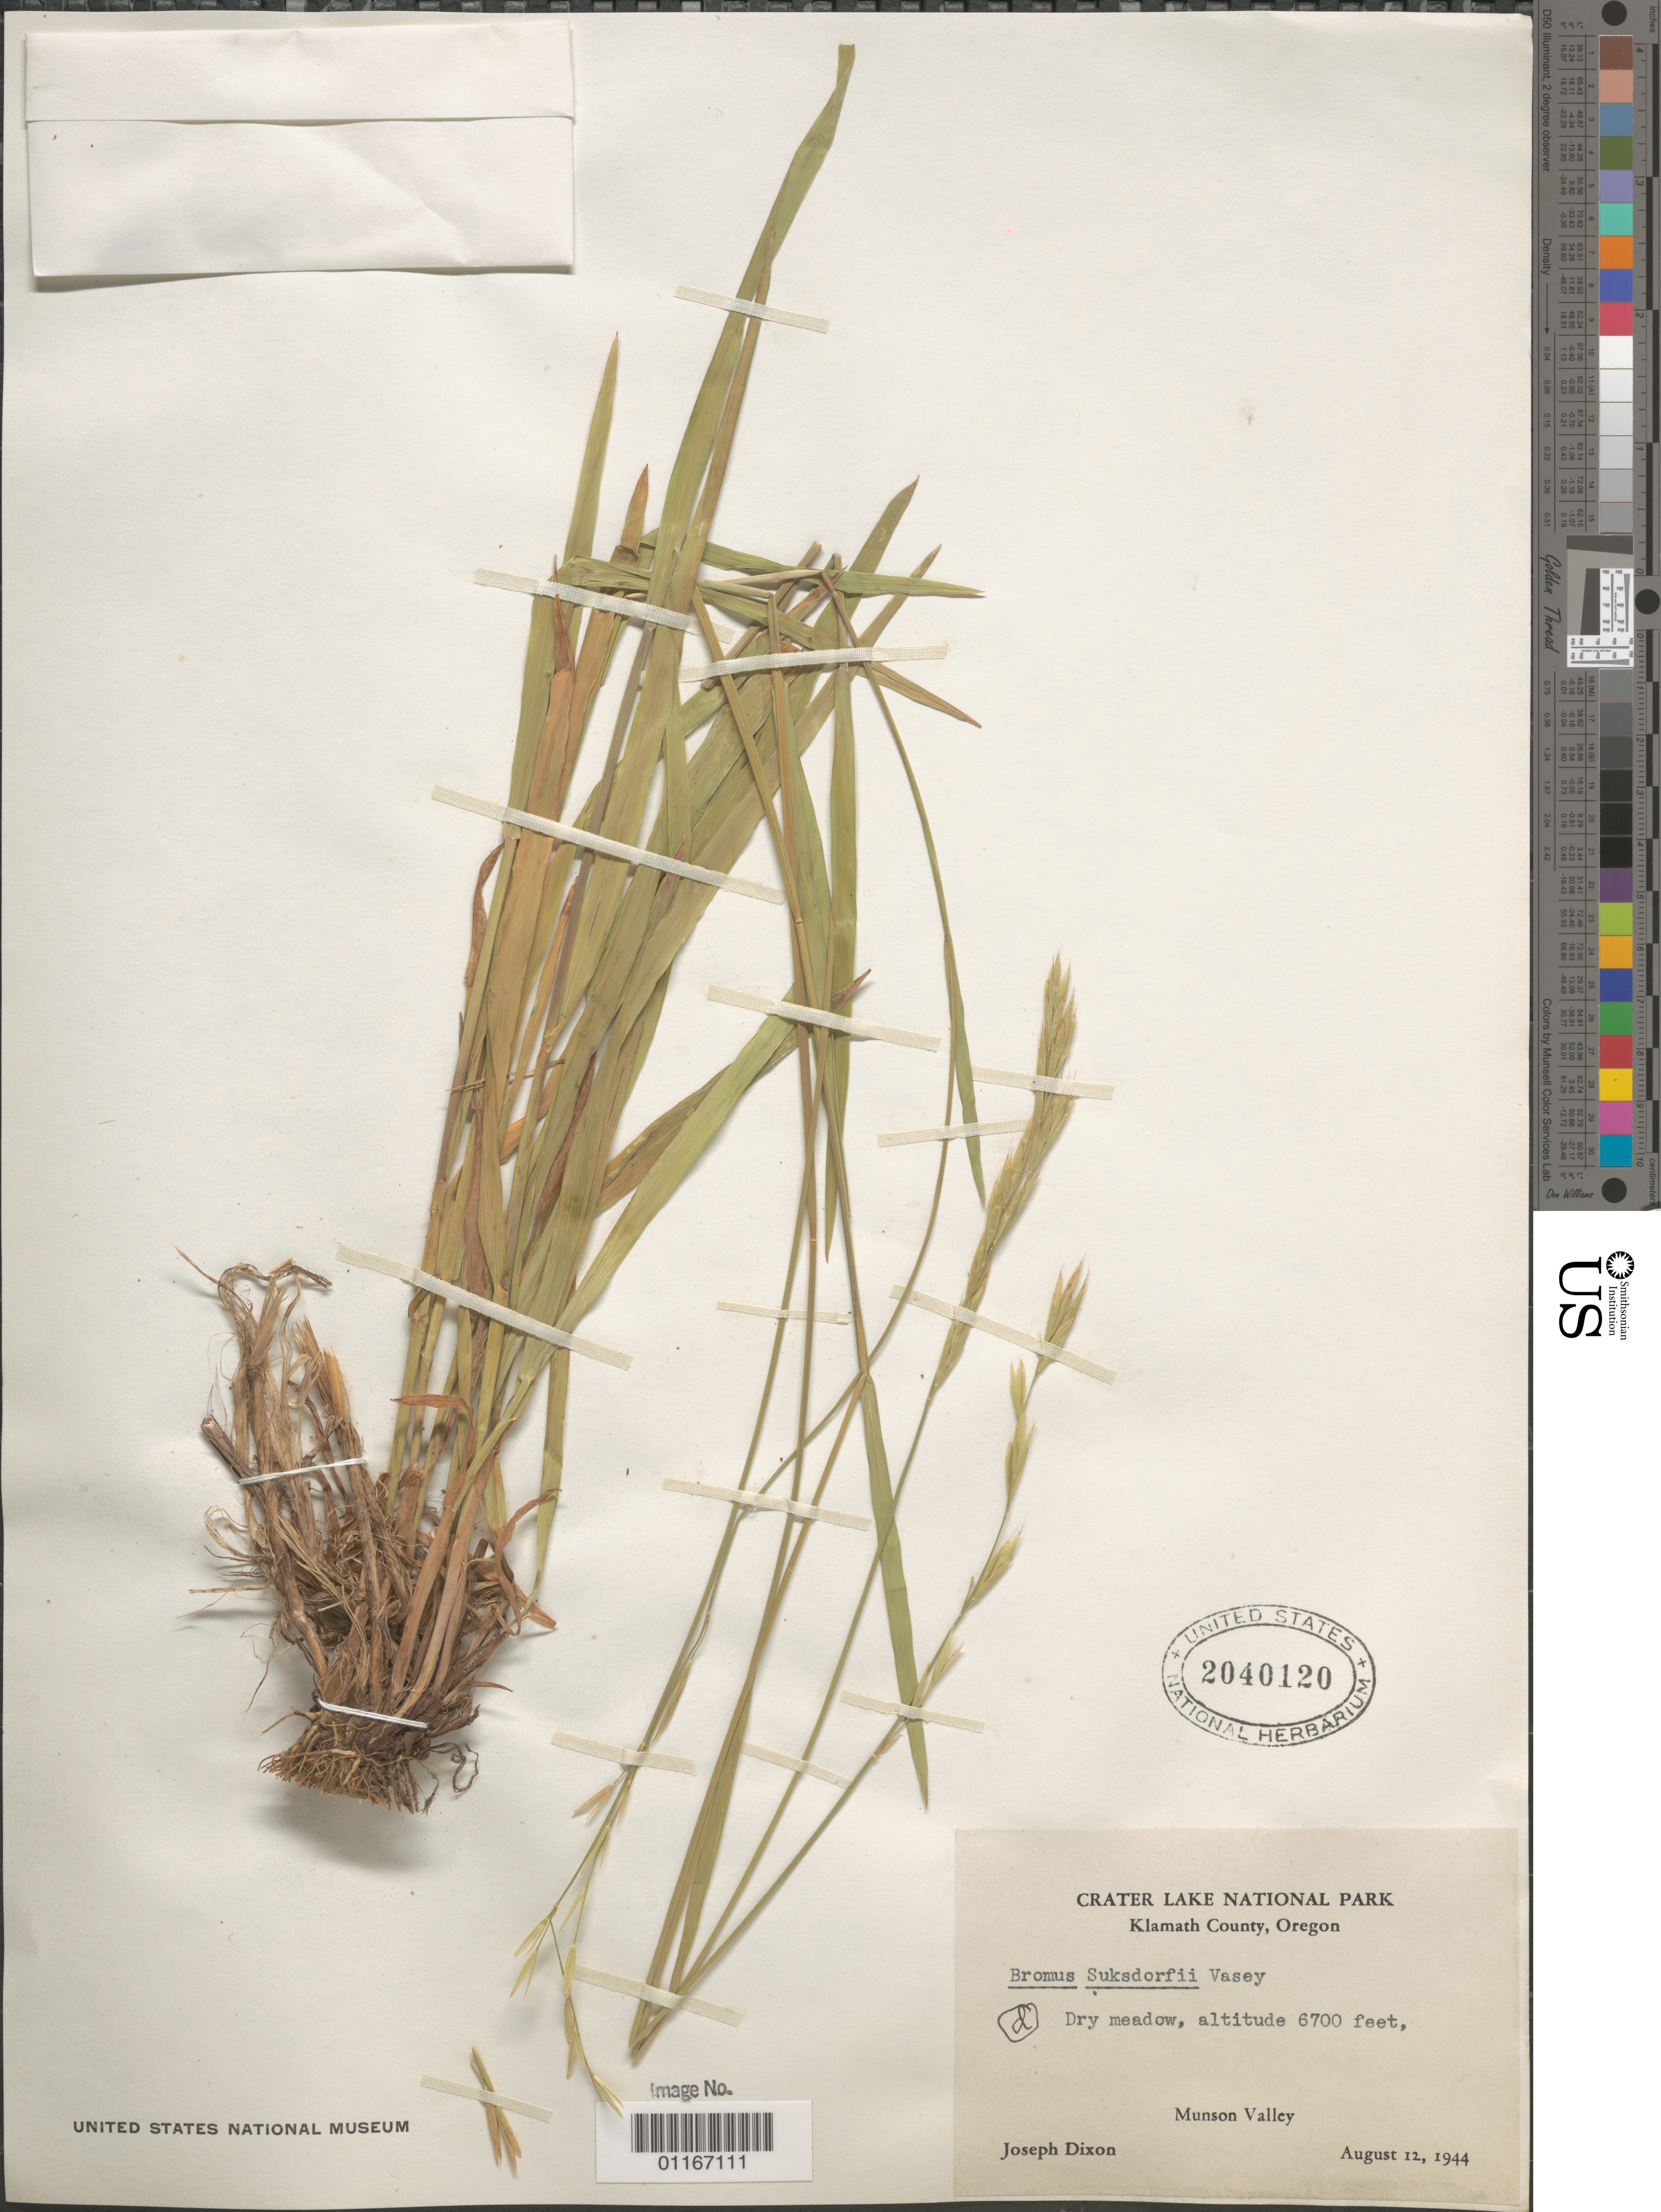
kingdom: Plantae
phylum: Tracheophyta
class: Liliopsida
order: Poales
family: Poaceae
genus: Bromus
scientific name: Bromus suksdorfii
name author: Vasey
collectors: J. Dixon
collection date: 1944-08-12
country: United States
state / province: Oregon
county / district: Klamath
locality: Munson Valley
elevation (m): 2042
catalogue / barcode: US 2040120